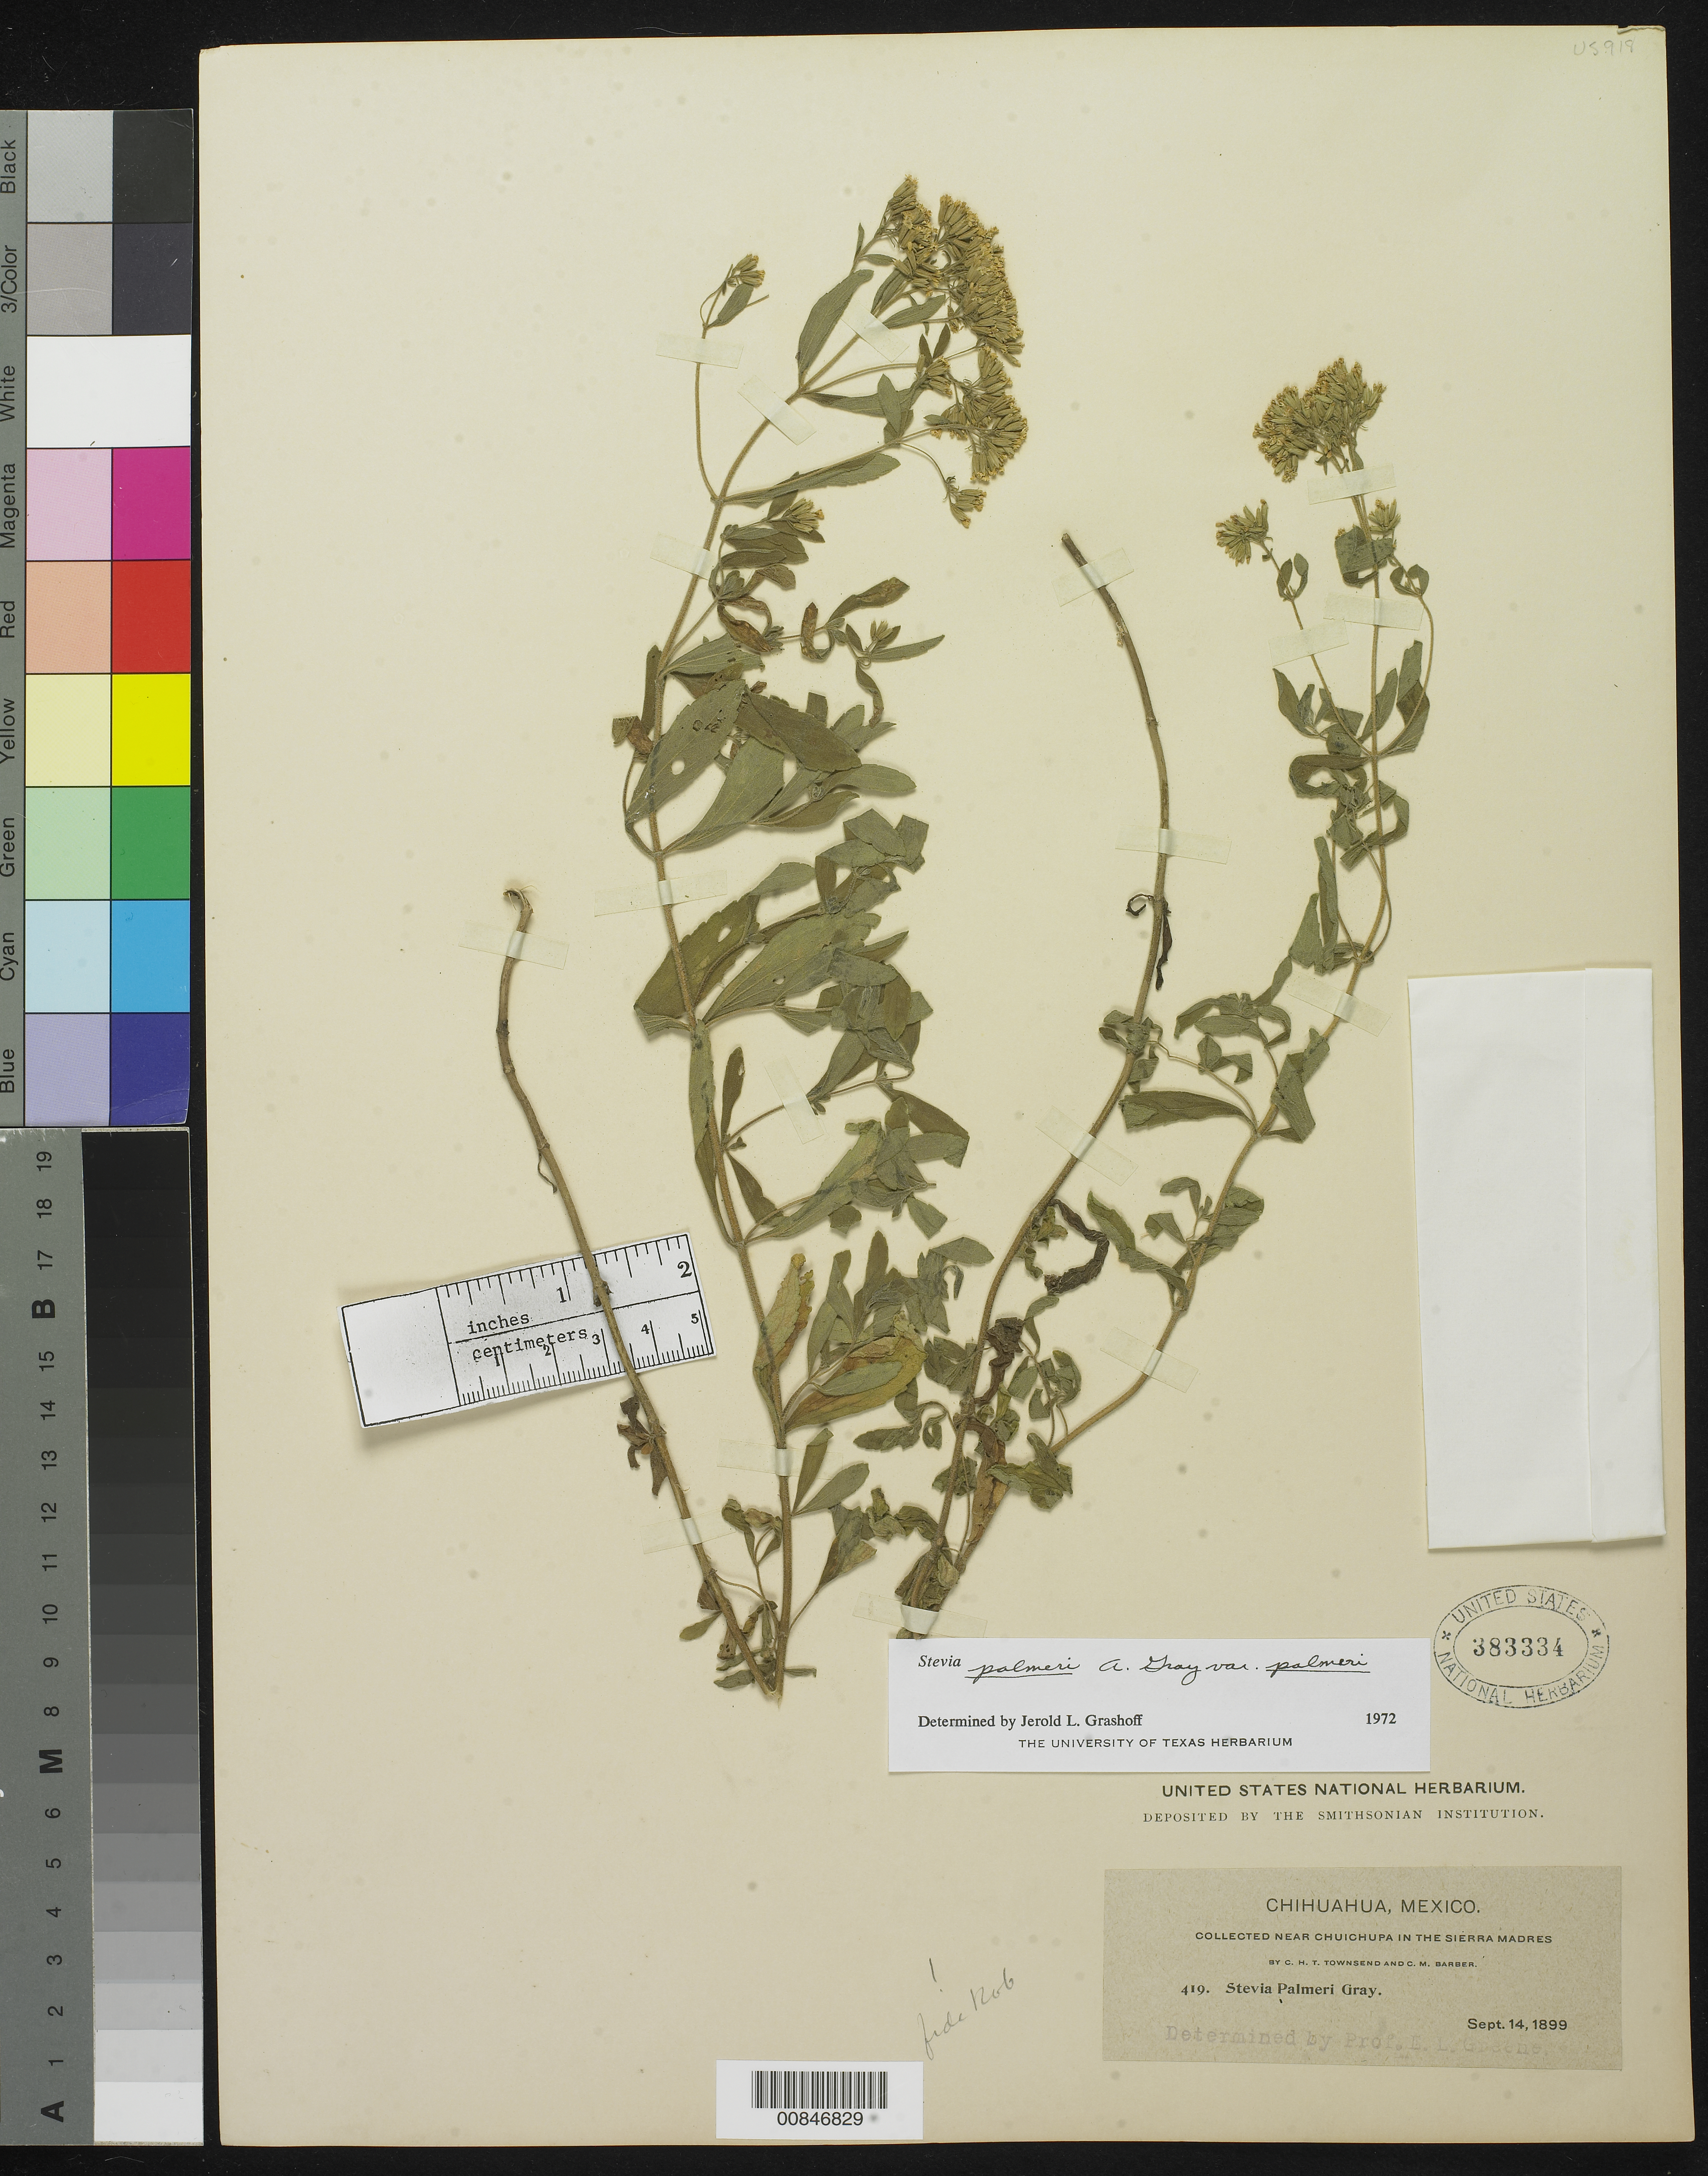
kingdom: Plantae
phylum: Tracheophyta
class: Magnoliopsida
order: Asterales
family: Asteraceae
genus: Stevia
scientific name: Stevia palmeri var. palmeri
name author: A. Gray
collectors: C. H. T. Townsend & C. Barber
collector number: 419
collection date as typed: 14 Sep 1899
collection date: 1899-09-14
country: Mexico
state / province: Chihuahua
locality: Near Chuichupa in the Sierra Madre, Chihuahua.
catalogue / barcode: US 383334